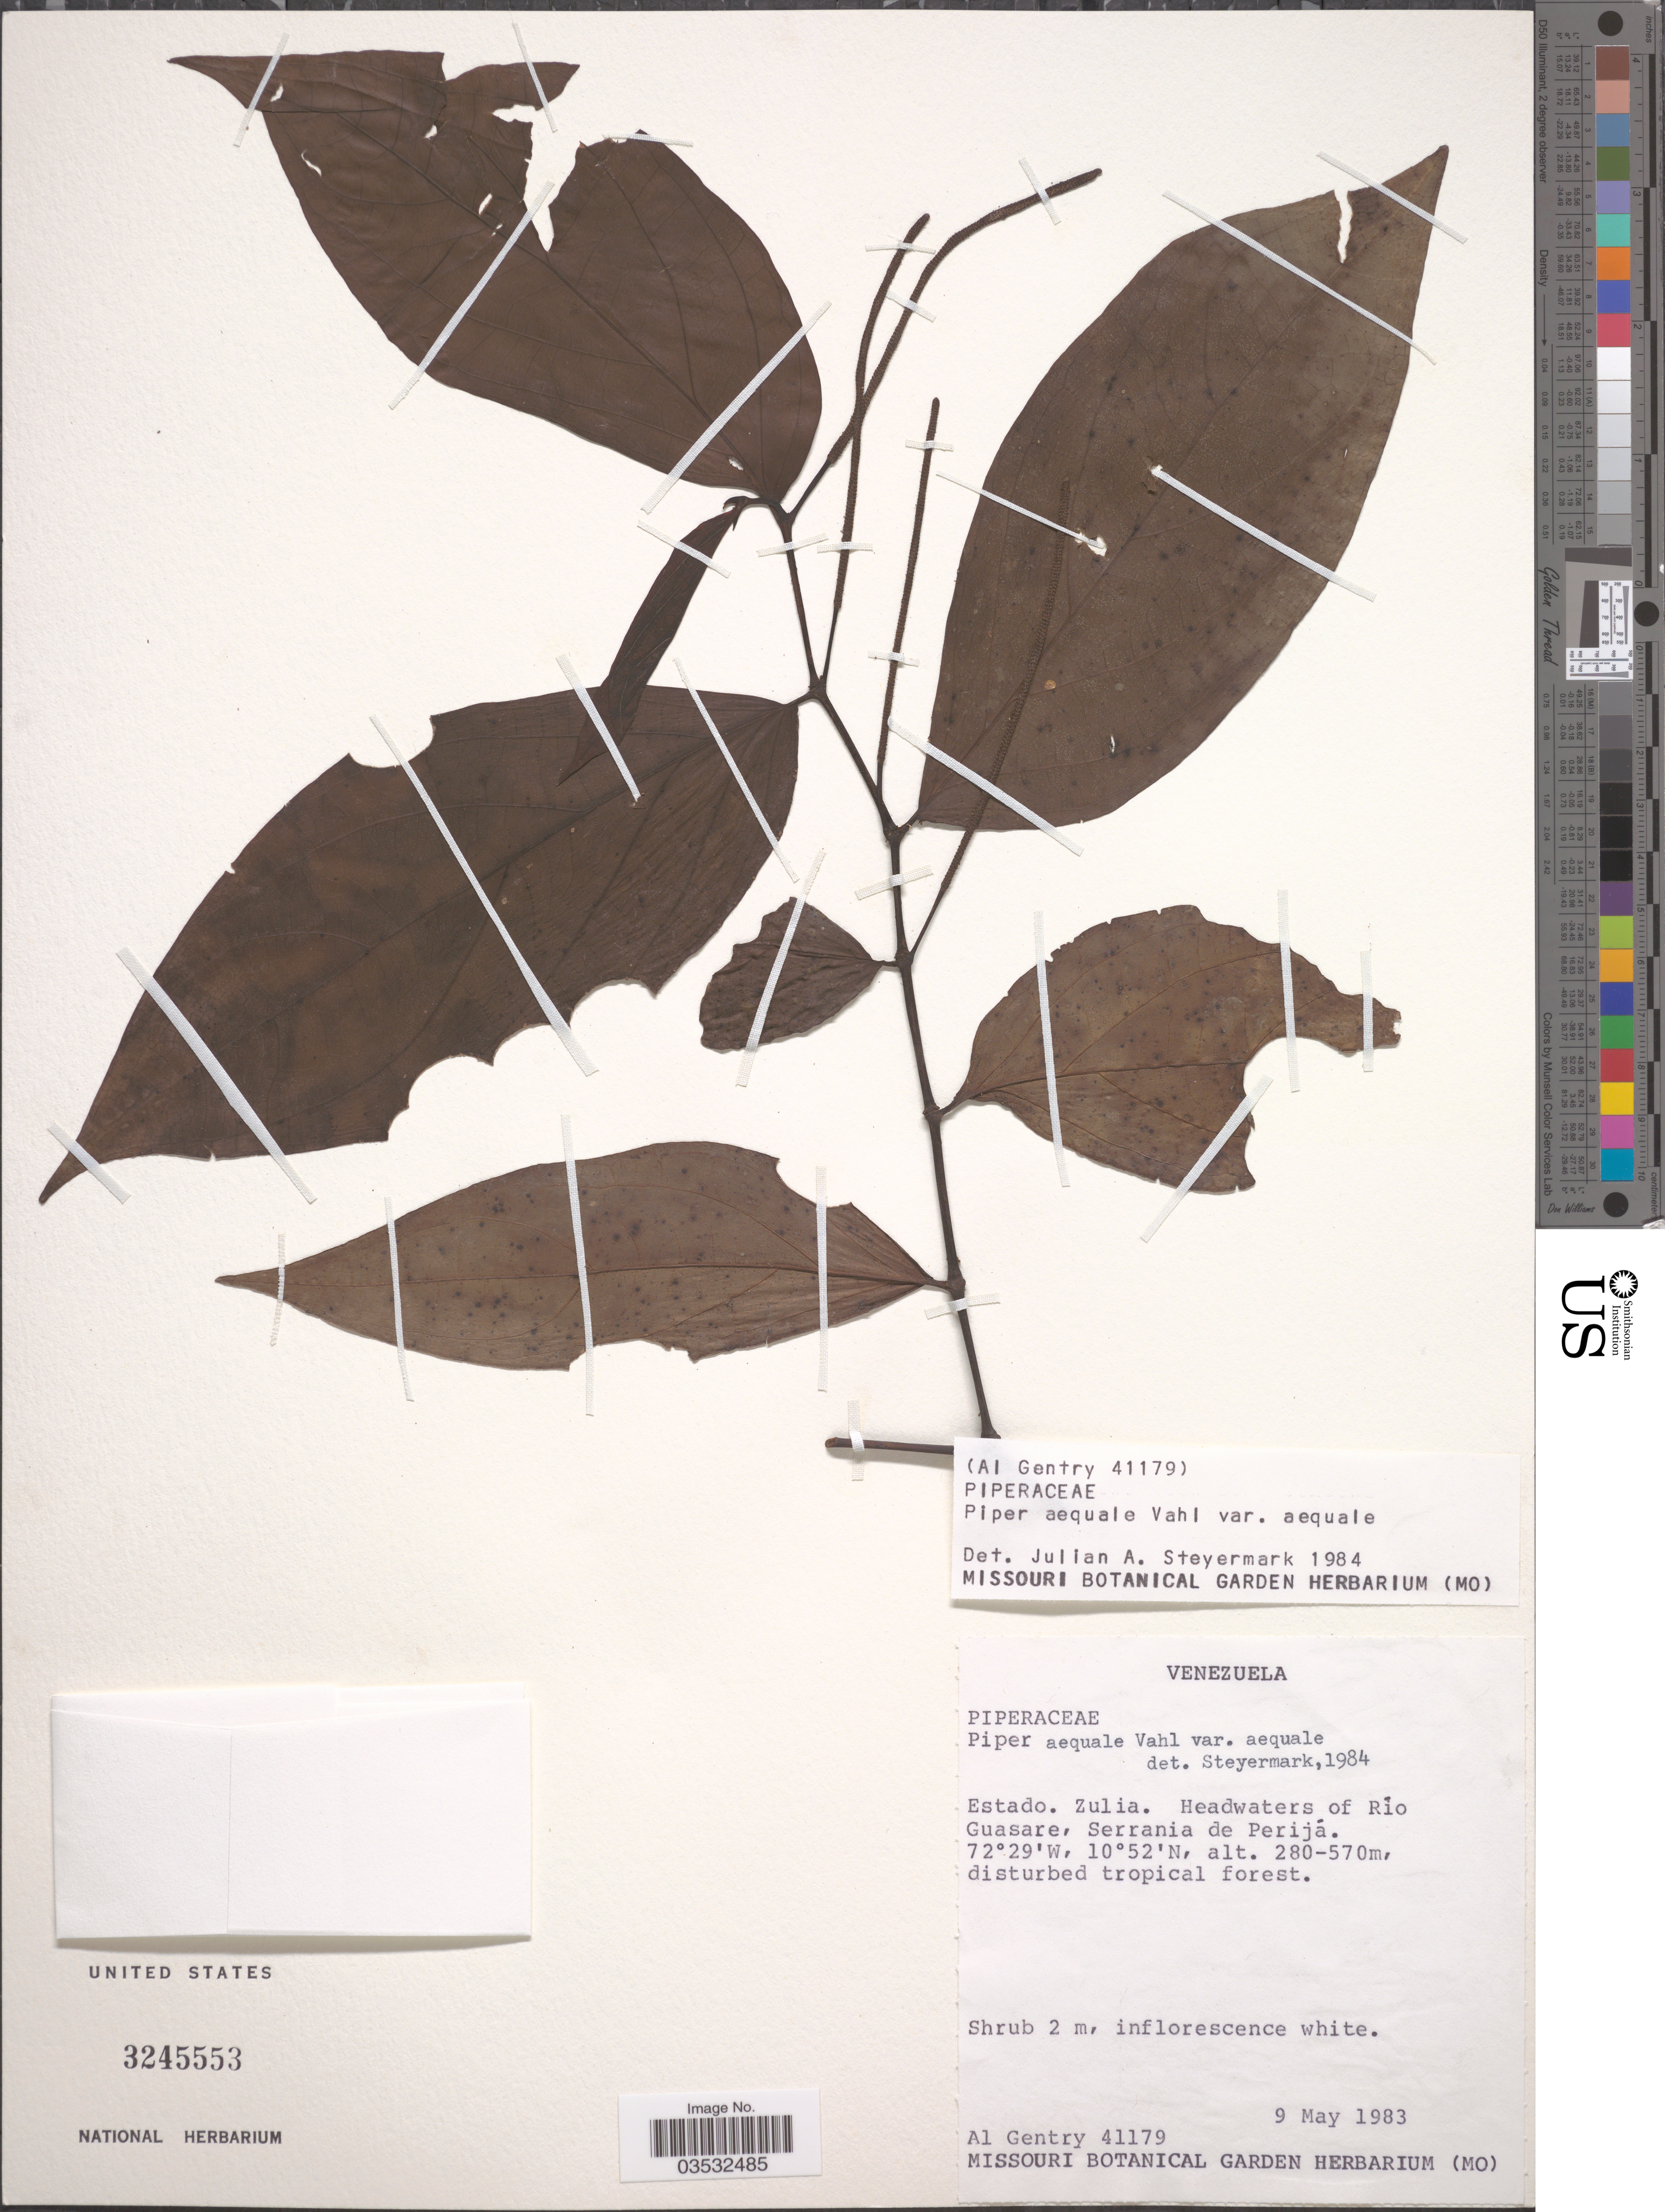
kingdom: Plantae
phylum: Tracheophyta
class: Magnoliopsida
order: Piperales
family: Piperaceae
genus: Piper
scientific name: Piper aequale var. aequale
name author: Vahl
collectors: A. H. Gentry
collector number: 41179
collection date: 1983-05-09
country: Venezuela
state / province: Zulia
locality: Headwaters of Río Guasare, Serrania de Perijá.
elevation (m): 280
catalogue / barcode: US 3245553